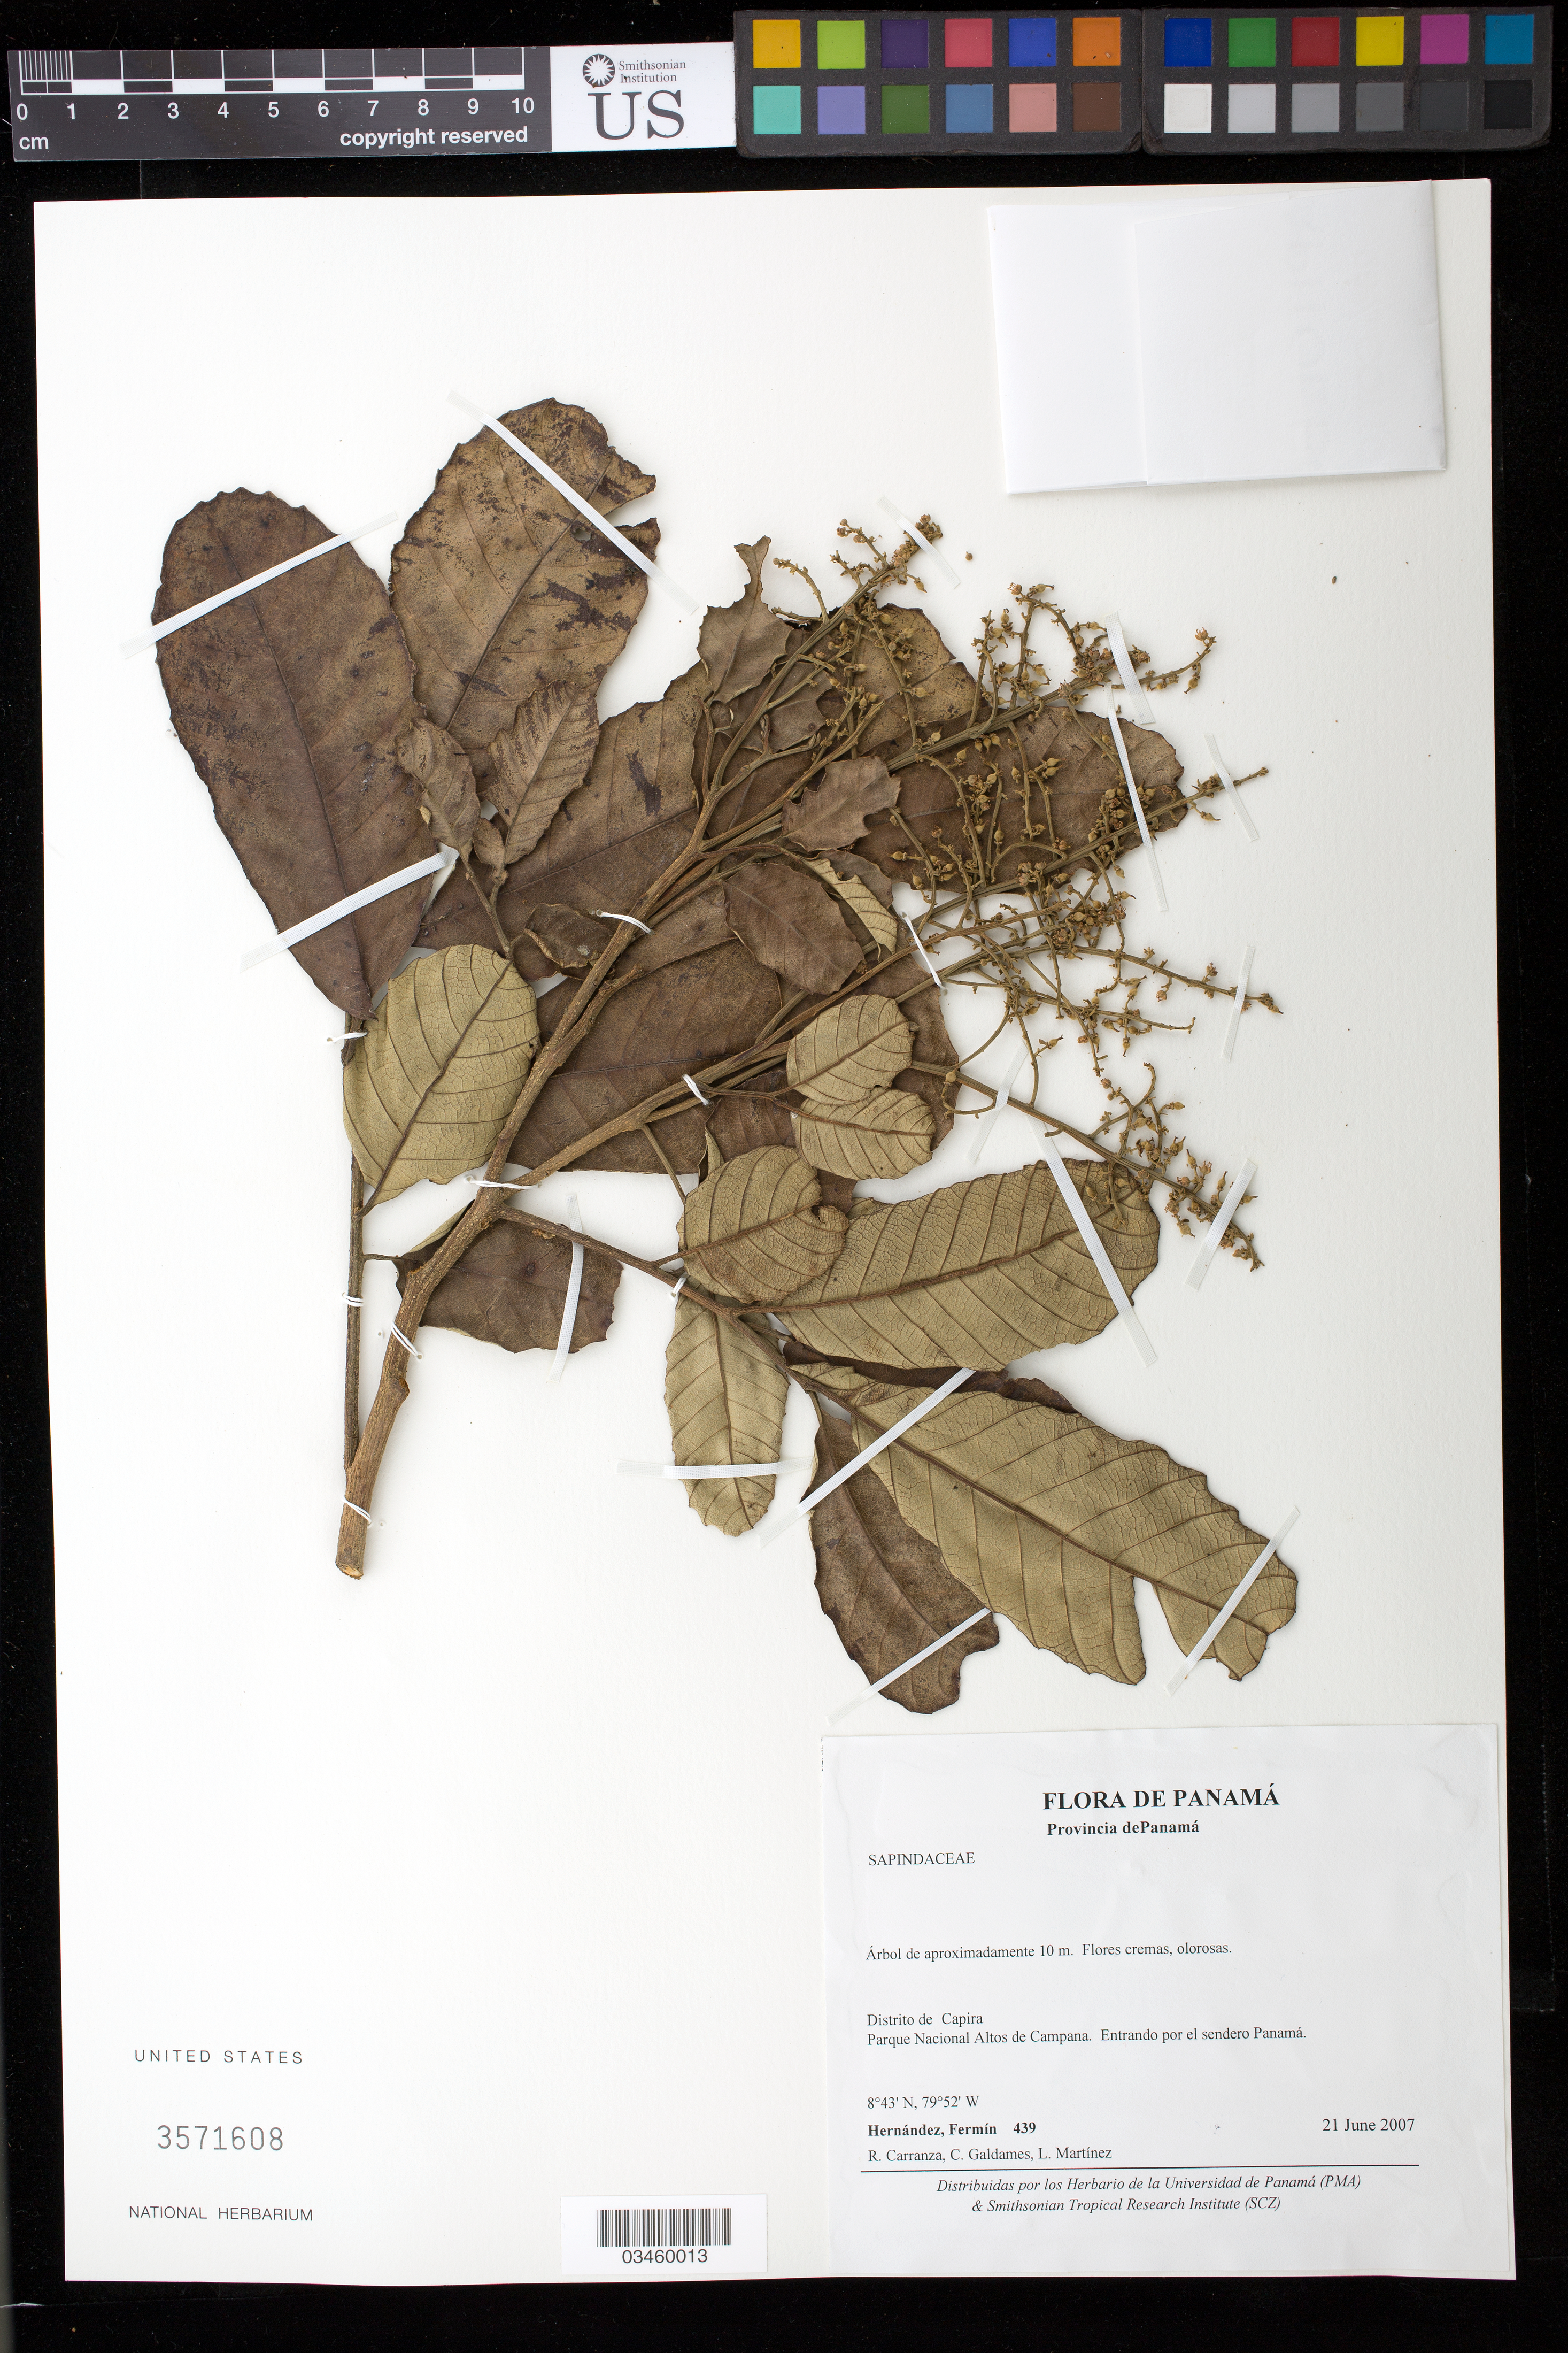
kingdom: Plantae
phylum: Tracheophyta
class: Magnoliopsida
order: Sapindales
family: Sapindaceae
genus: Cupania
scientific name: Cupania cinerea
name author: Poepp. & Endl.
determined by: Acevedo-Rodriguez, P., (US), Smithsonian Institution - National Museum of Natural History (UNITED STATES)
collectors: F. Hernandez, R. Carranza, C. Galdames & L. Martínez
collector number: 439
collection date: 2007-06-21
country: Panama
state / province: Panamá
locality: Province dePanama, Distrito de Capira. A orilla de la calle que conduce hacia el Parque Nacional Altos de Campana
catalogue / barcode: US 3571608